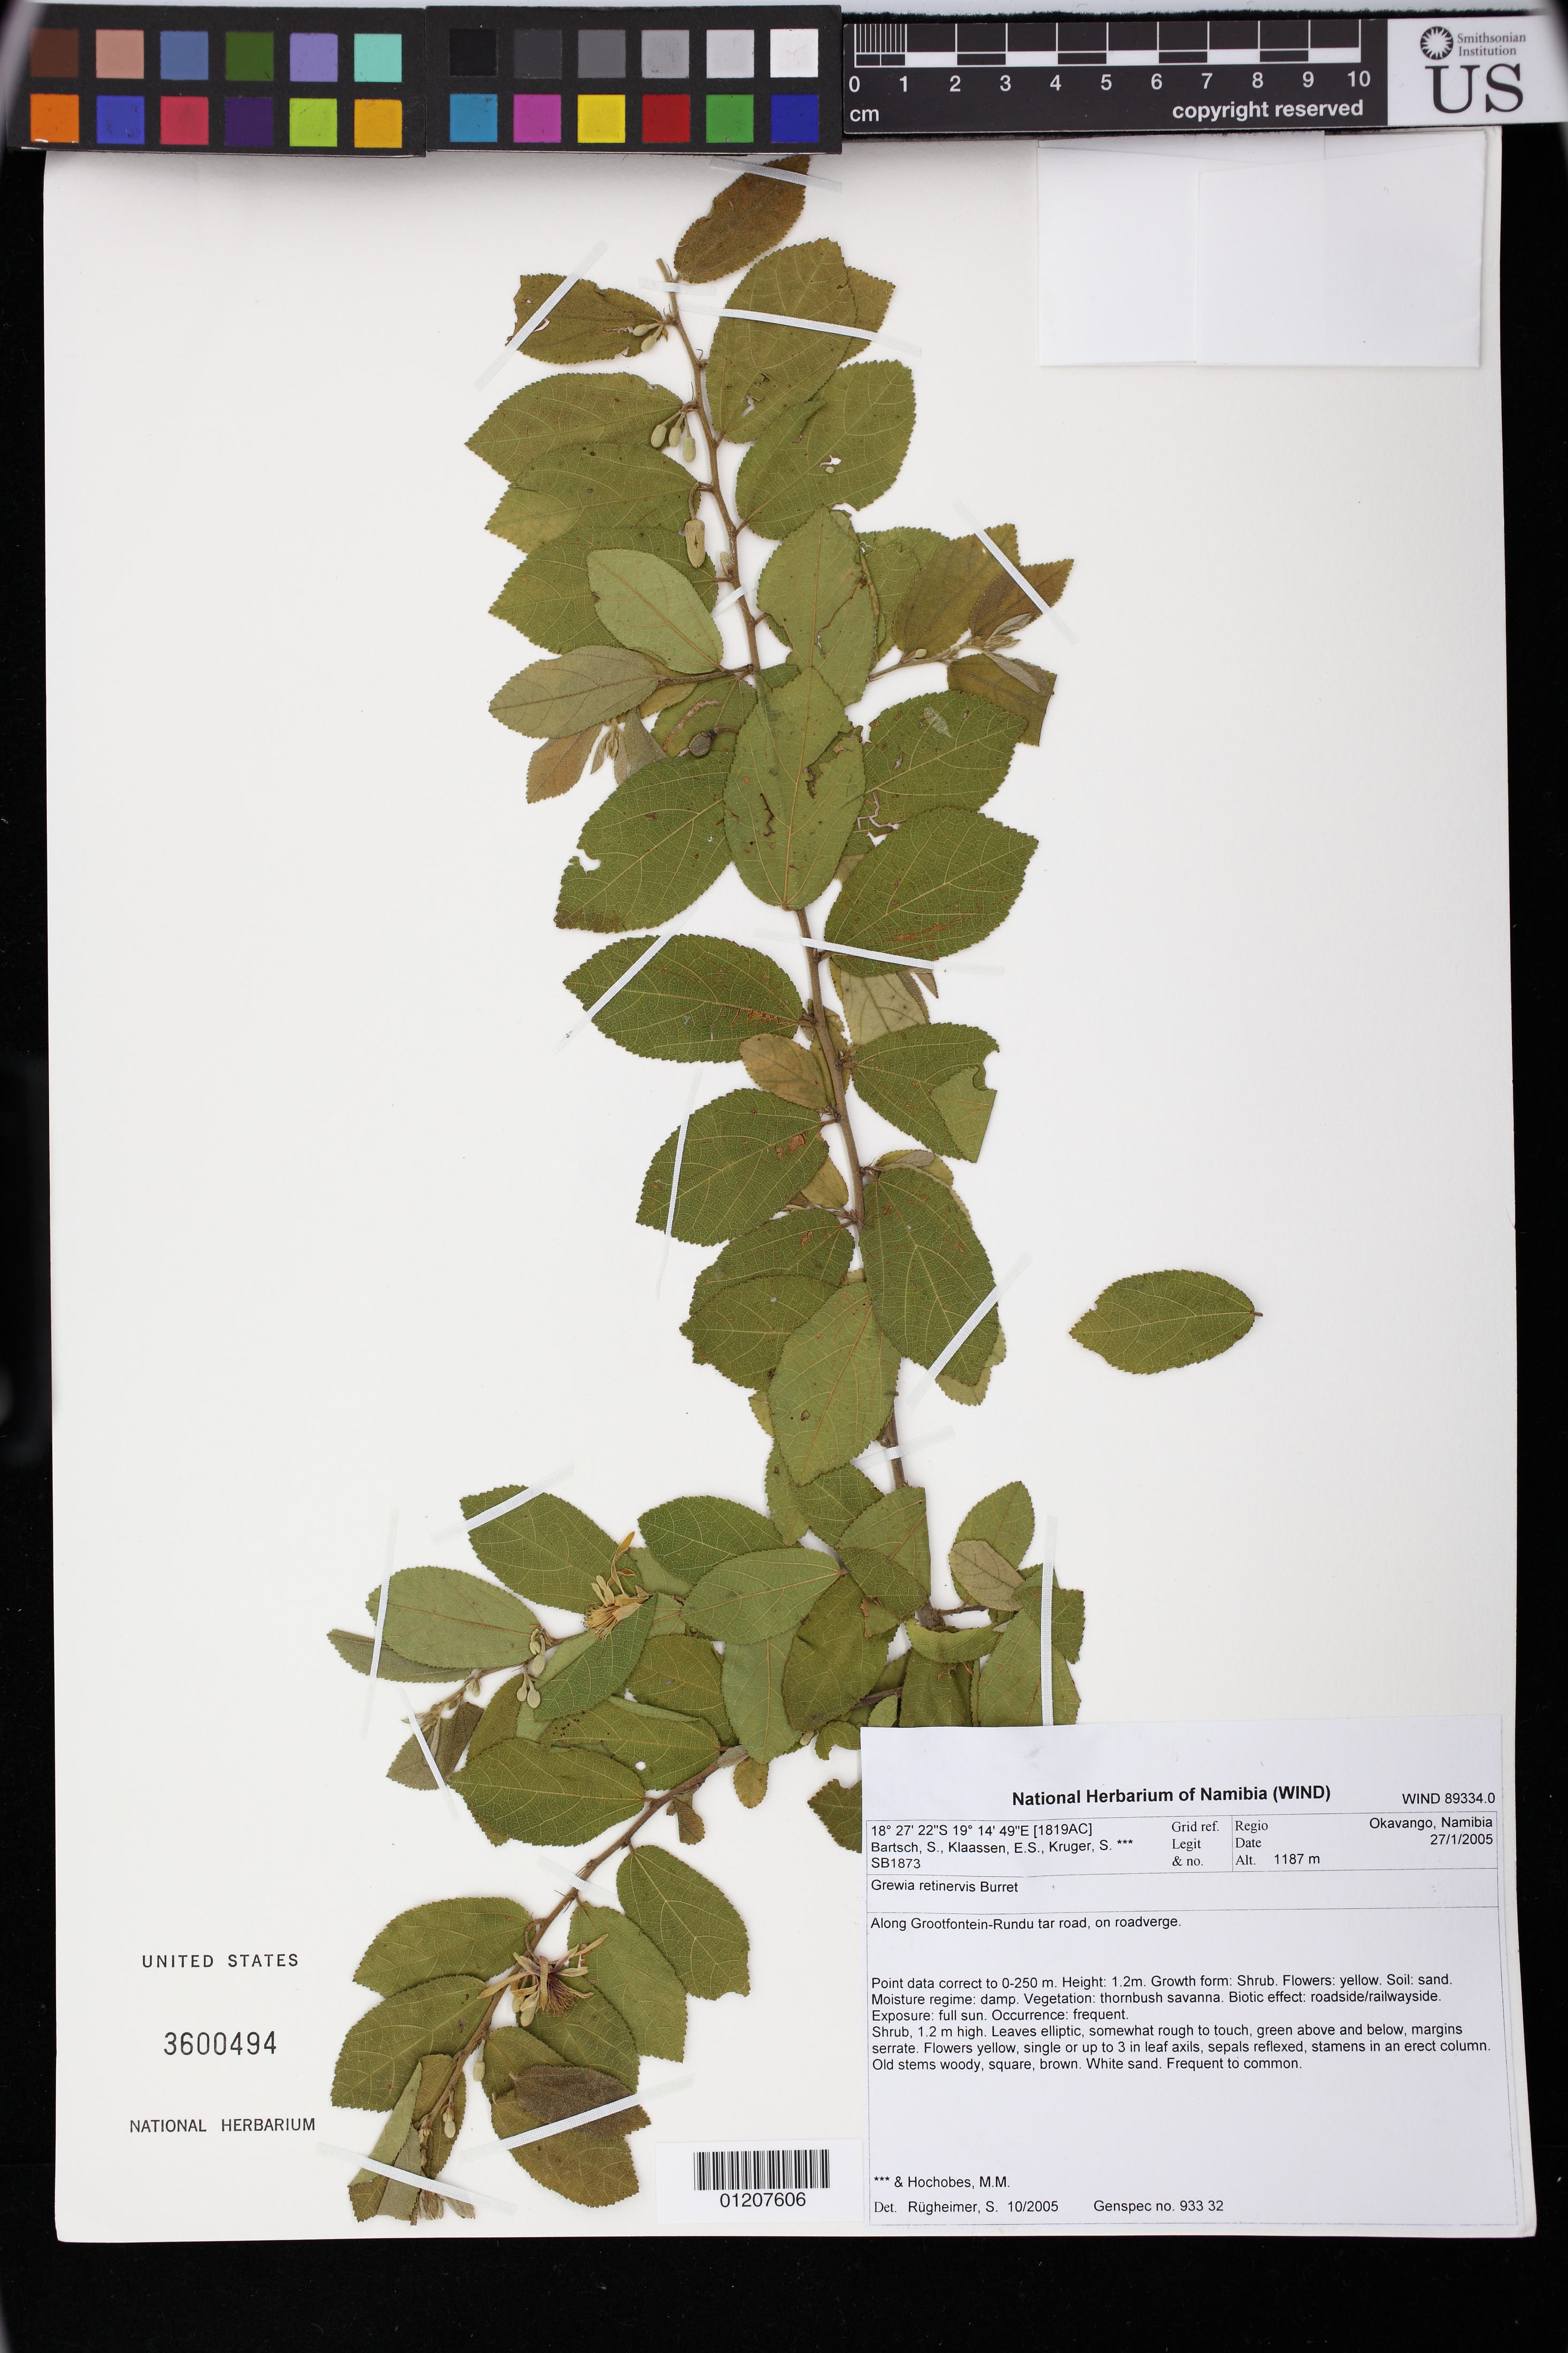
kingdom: Plantae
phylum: Tracheophyta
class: Magnoliopsida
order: Malvales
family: Malvaceae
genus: Grewia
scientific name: Grewia retinervis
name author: Burret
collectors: S. Bartsch, E. S. Klaassen & S. Kruger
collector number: SB1873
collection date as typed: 27 Jan 2005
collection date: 2005-01-27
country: Namibia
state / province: Kavango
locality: Regio Okavango. Along Grootfontein-Runtu tar road, on roadverge.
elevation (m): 1187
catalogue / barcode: US 3600494